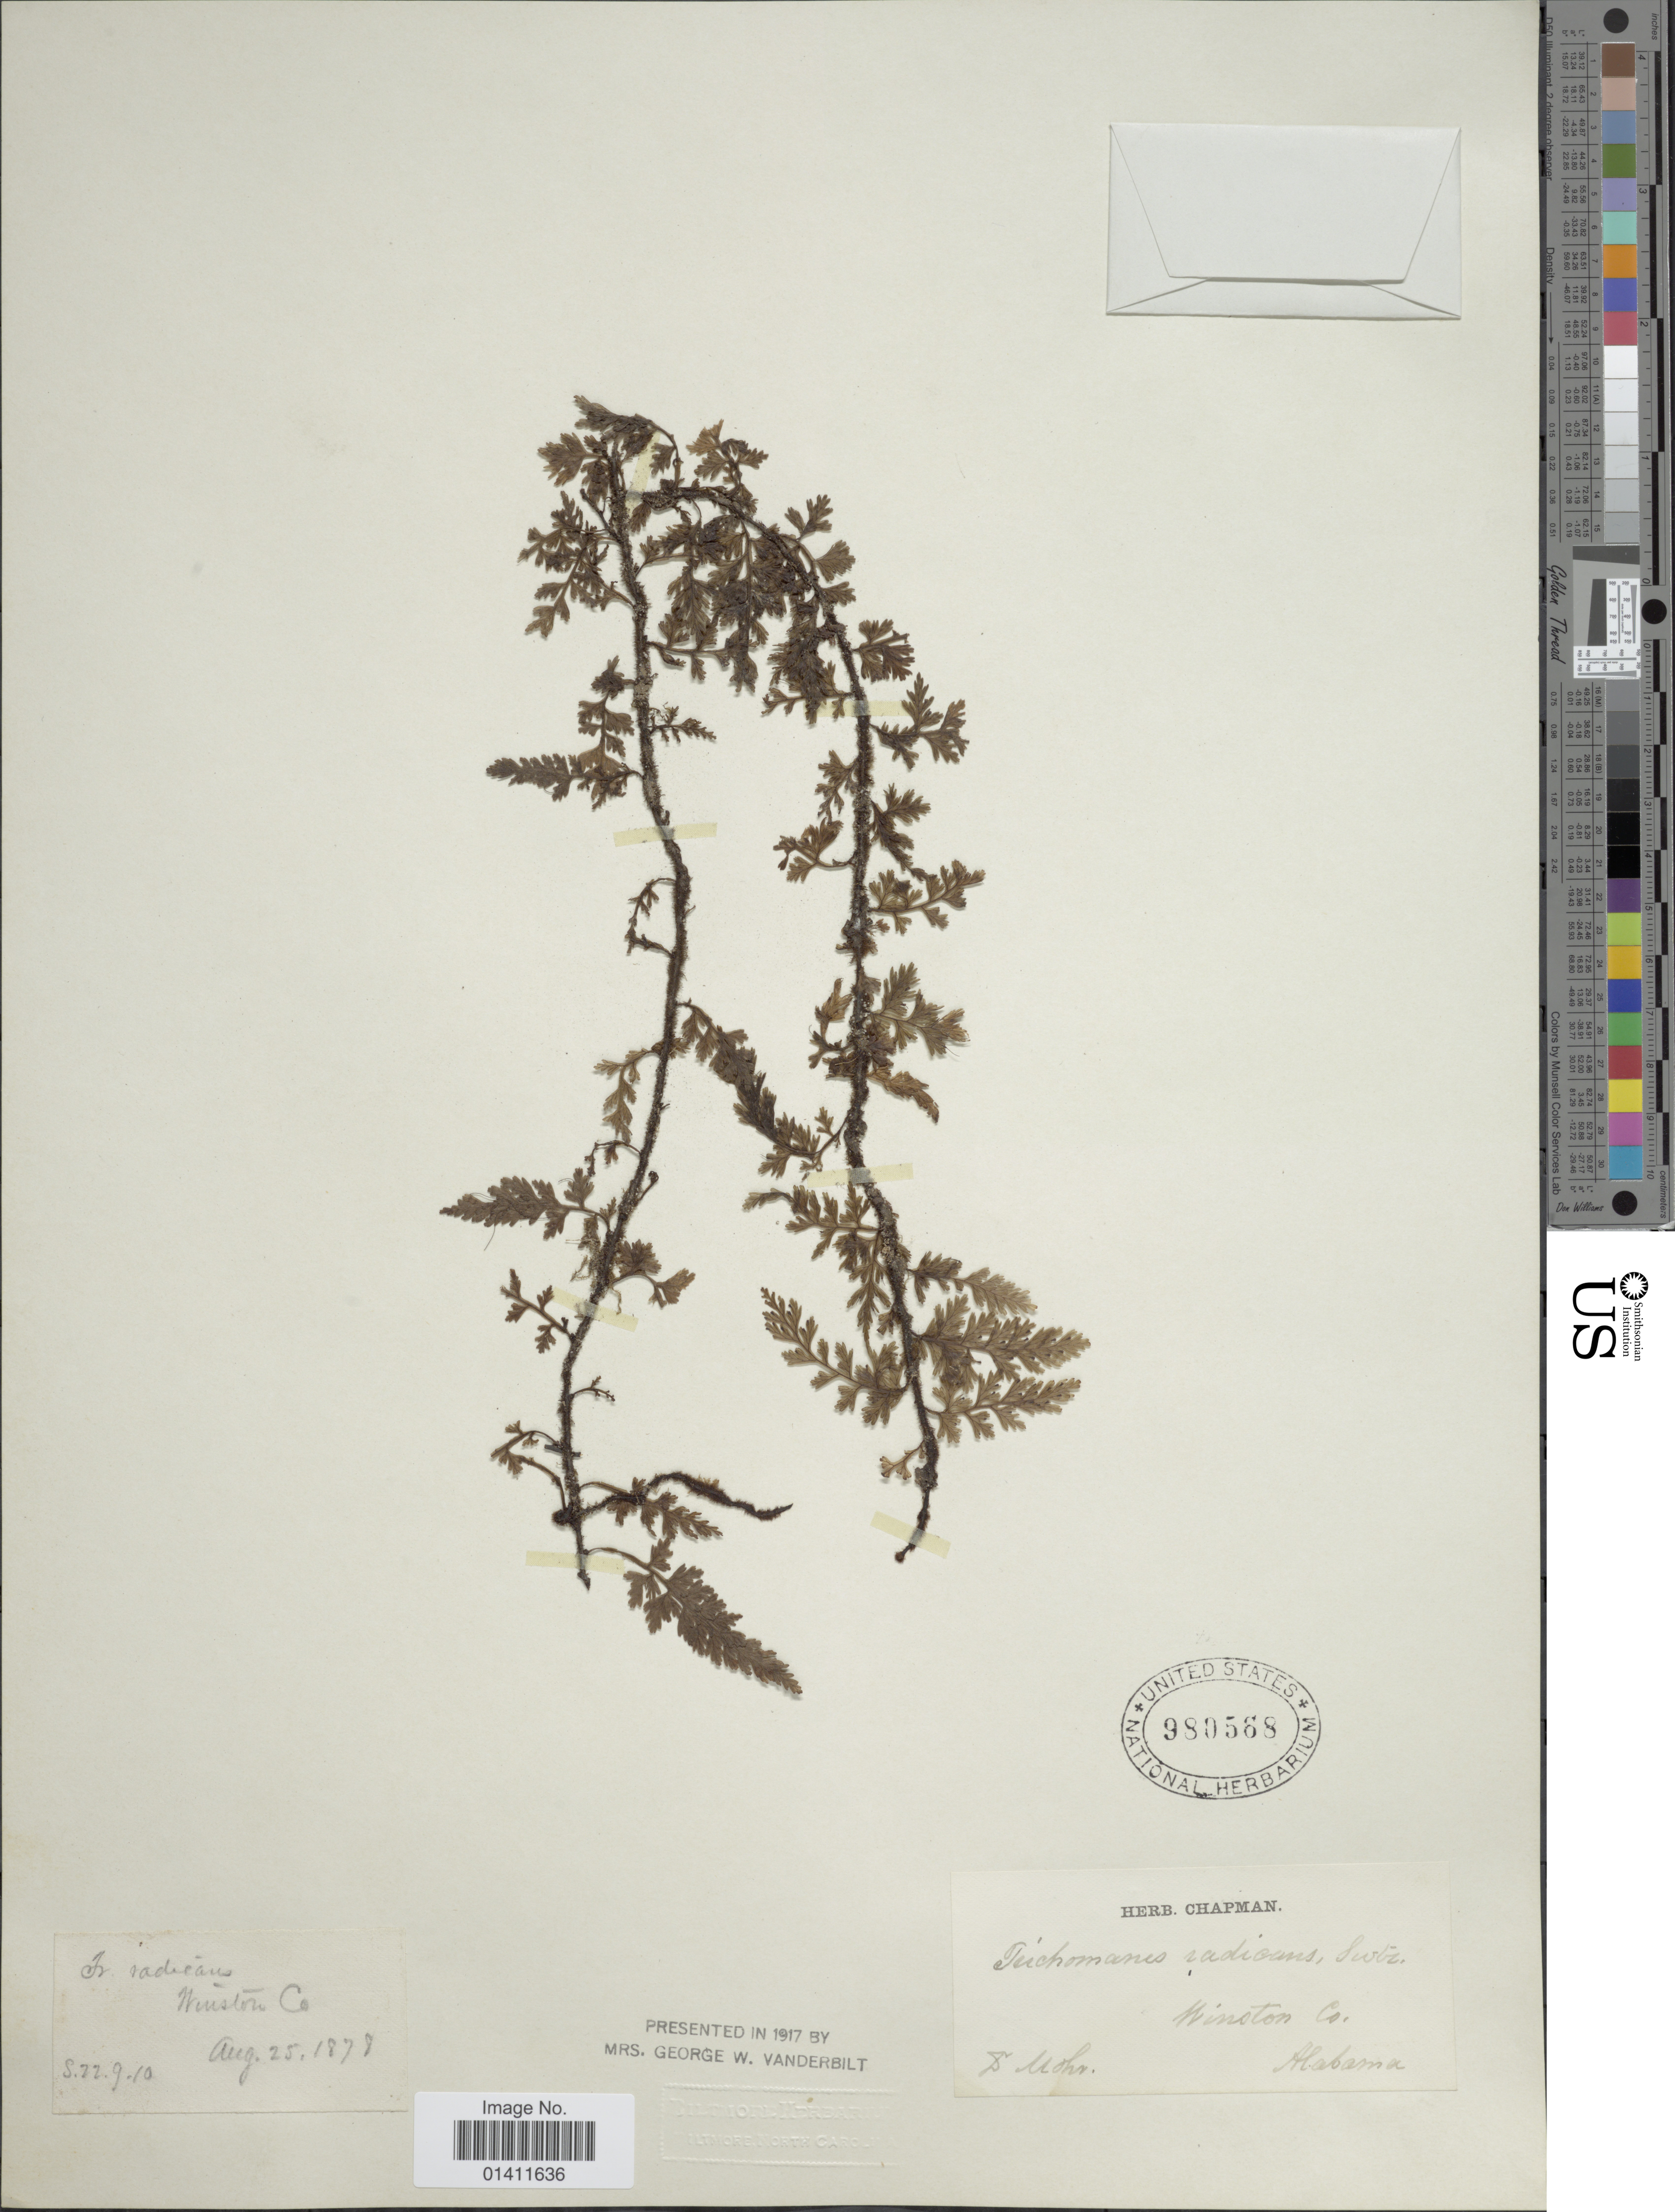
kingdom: Plantae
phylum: Tracheophyta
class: Polypodiopsida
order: Hymenophyllales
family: Hymenophyllaceae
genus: Vandenboschia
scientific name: Vandenboschia boschiana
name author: (J.W. Sturm ex Bosch) Ebihara & K. Iwats.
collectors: Mohr, --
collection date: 1878-08-25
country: United States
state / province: Alabama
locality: Winston Co.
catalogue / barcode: US 980588